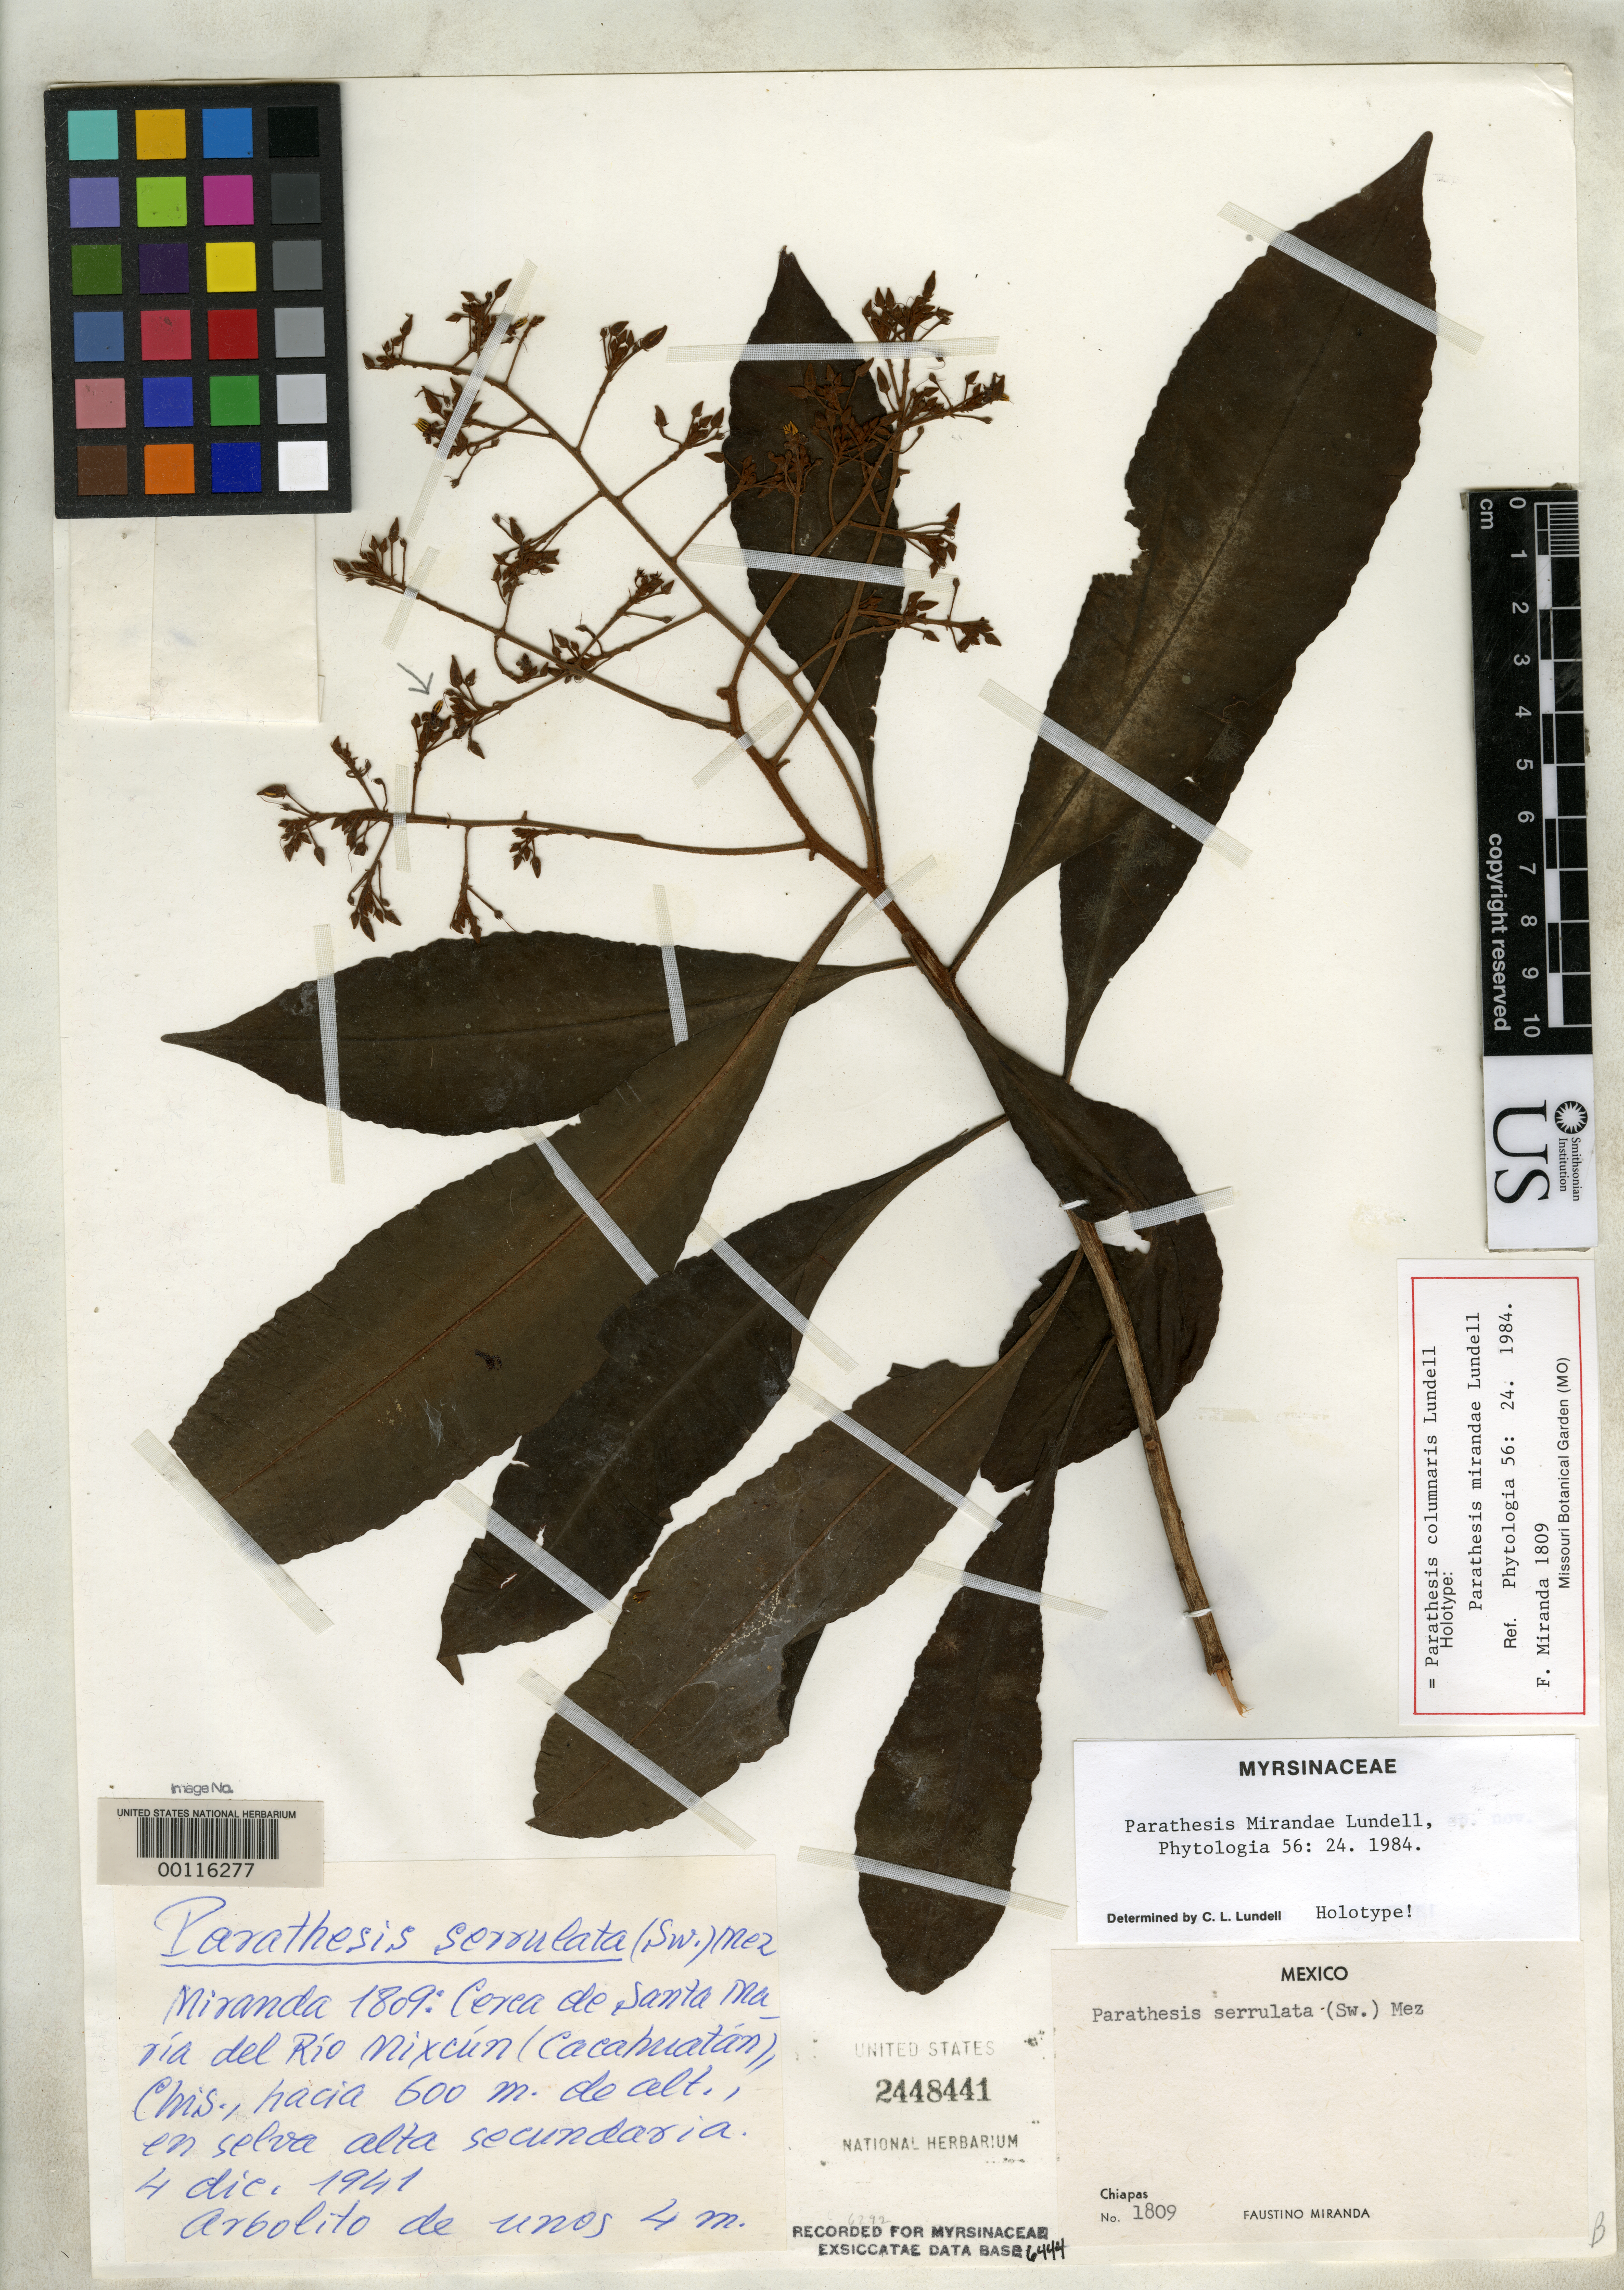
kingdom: Plantae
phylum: Tracheophyta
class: Magnoliopsida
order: Ericales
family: Primulaceae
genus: Parathesis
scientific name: Parathesis mirandae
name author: Lundell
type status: Holotype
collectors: F. Miranda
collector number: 1809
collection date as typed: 04 Dec 1941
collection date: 1941-12-04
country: Mexico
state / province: Chiapas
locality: Cerca de Santa Maria del Rio Mixcum (Cacahuatan).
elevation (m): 600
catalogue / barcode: US 2448441